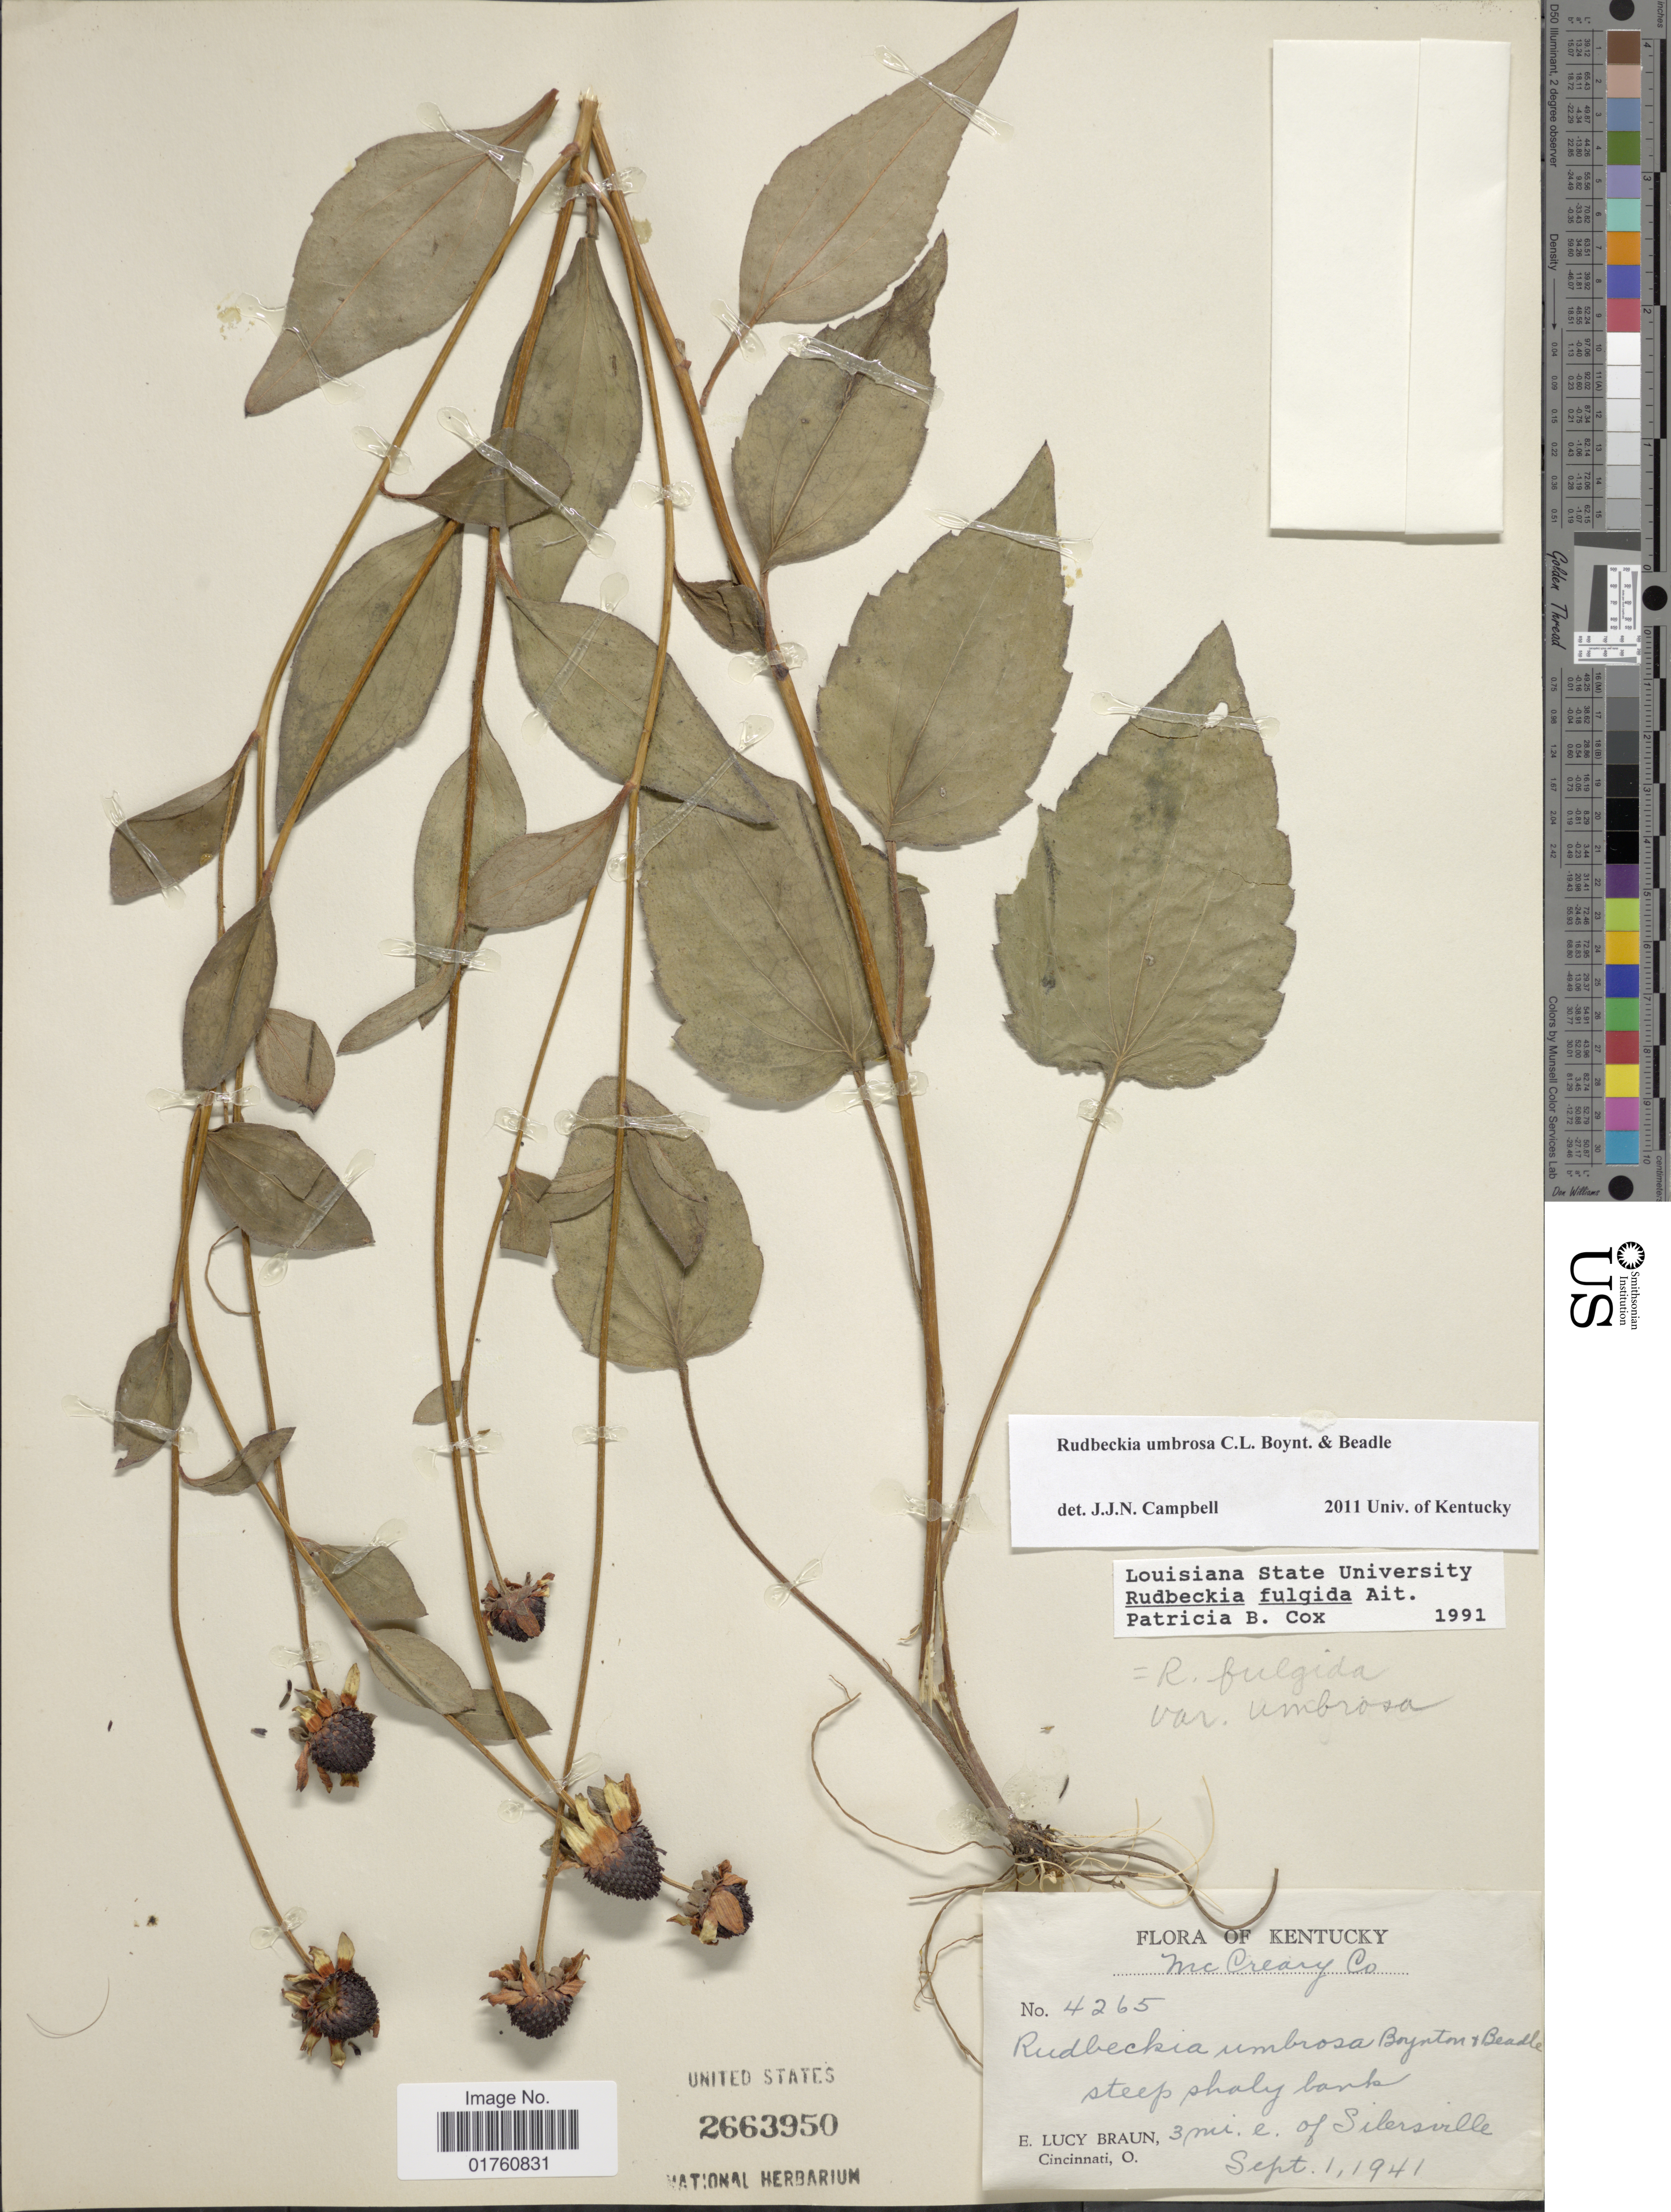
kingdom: Plantae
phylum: Tracheophyta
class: Magnoliopsida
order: Asterales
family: Asteraceae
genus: Rudbeckia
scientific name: Rudbeckia fulgida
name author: Aiton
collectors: E. L. Braun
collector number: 4265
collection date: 1941-09-01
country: United States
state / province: Kentucky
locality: McCreary Co, steep shaly bank, 3 mi e. of Silersville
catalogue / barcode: US 2663950